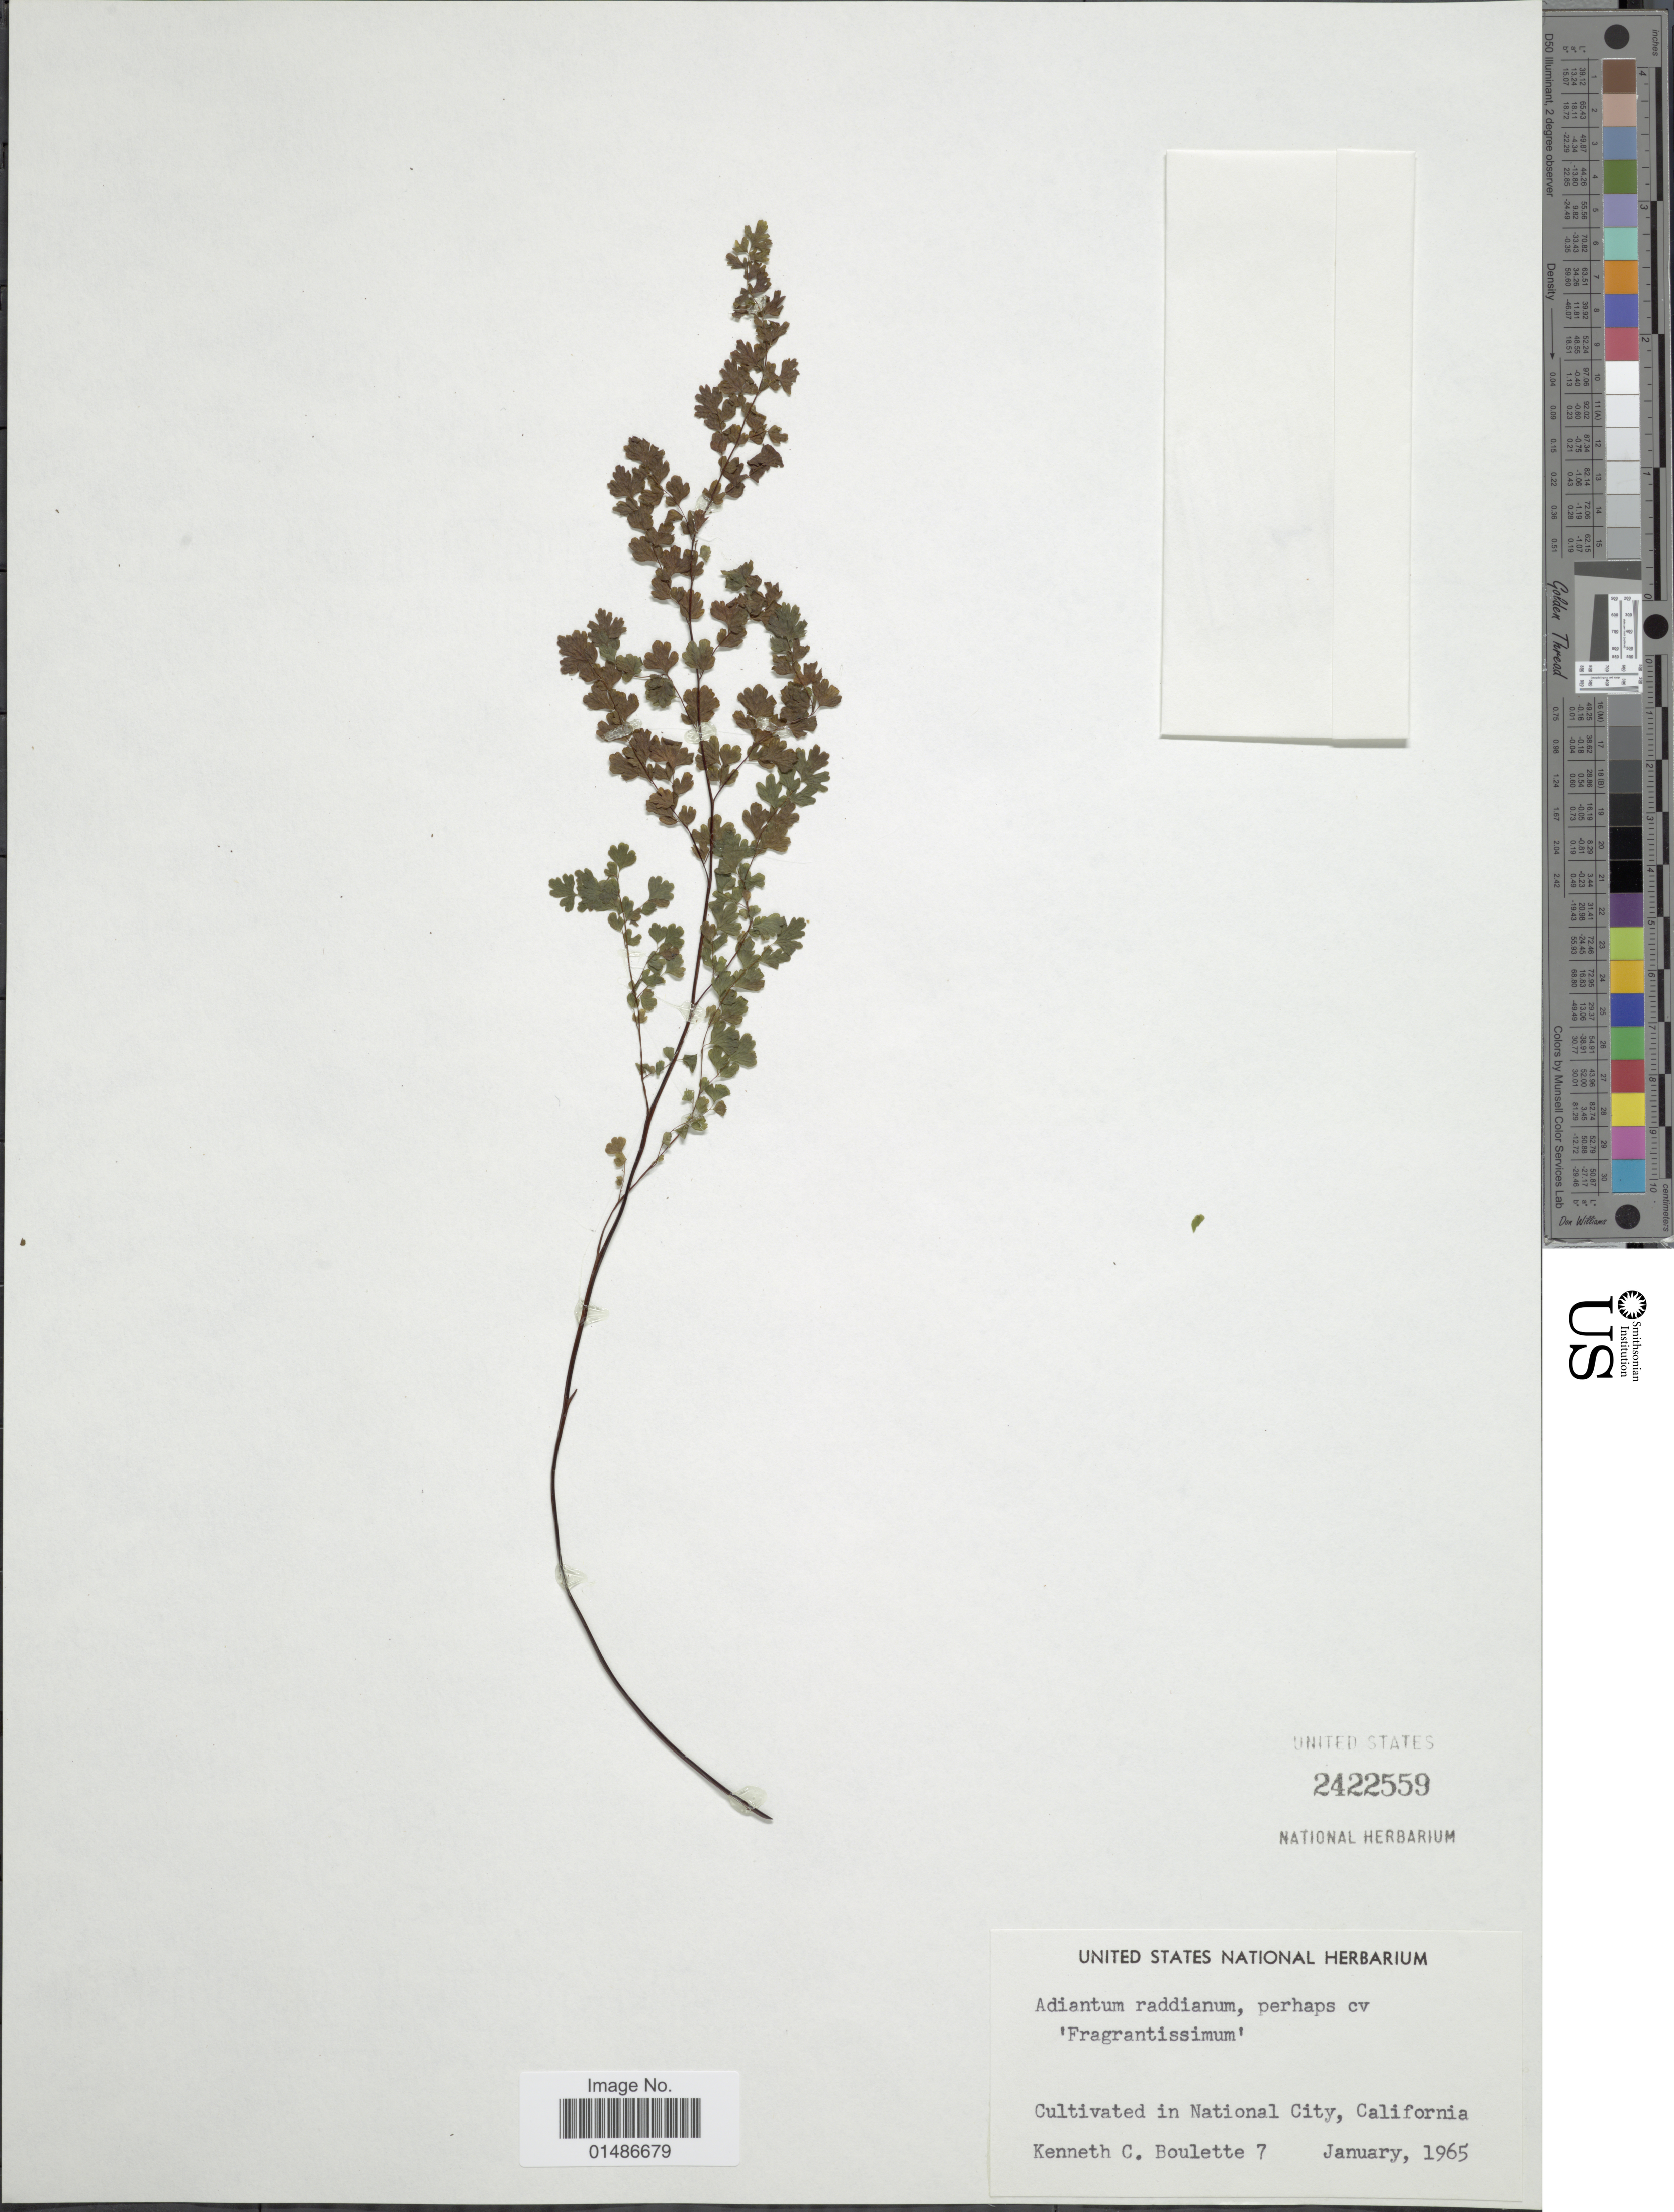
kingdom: Plantae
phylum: Tracheophyta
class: Polypodiopsida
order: Polypodiales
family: Pteridaceae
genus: Adiantum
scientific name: Adiantum raddianum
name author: C. Presl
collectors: K. Boulette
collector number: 7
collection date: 1965-01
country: United States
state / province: California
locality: Cultivated in National City.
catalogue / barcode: US 2422559